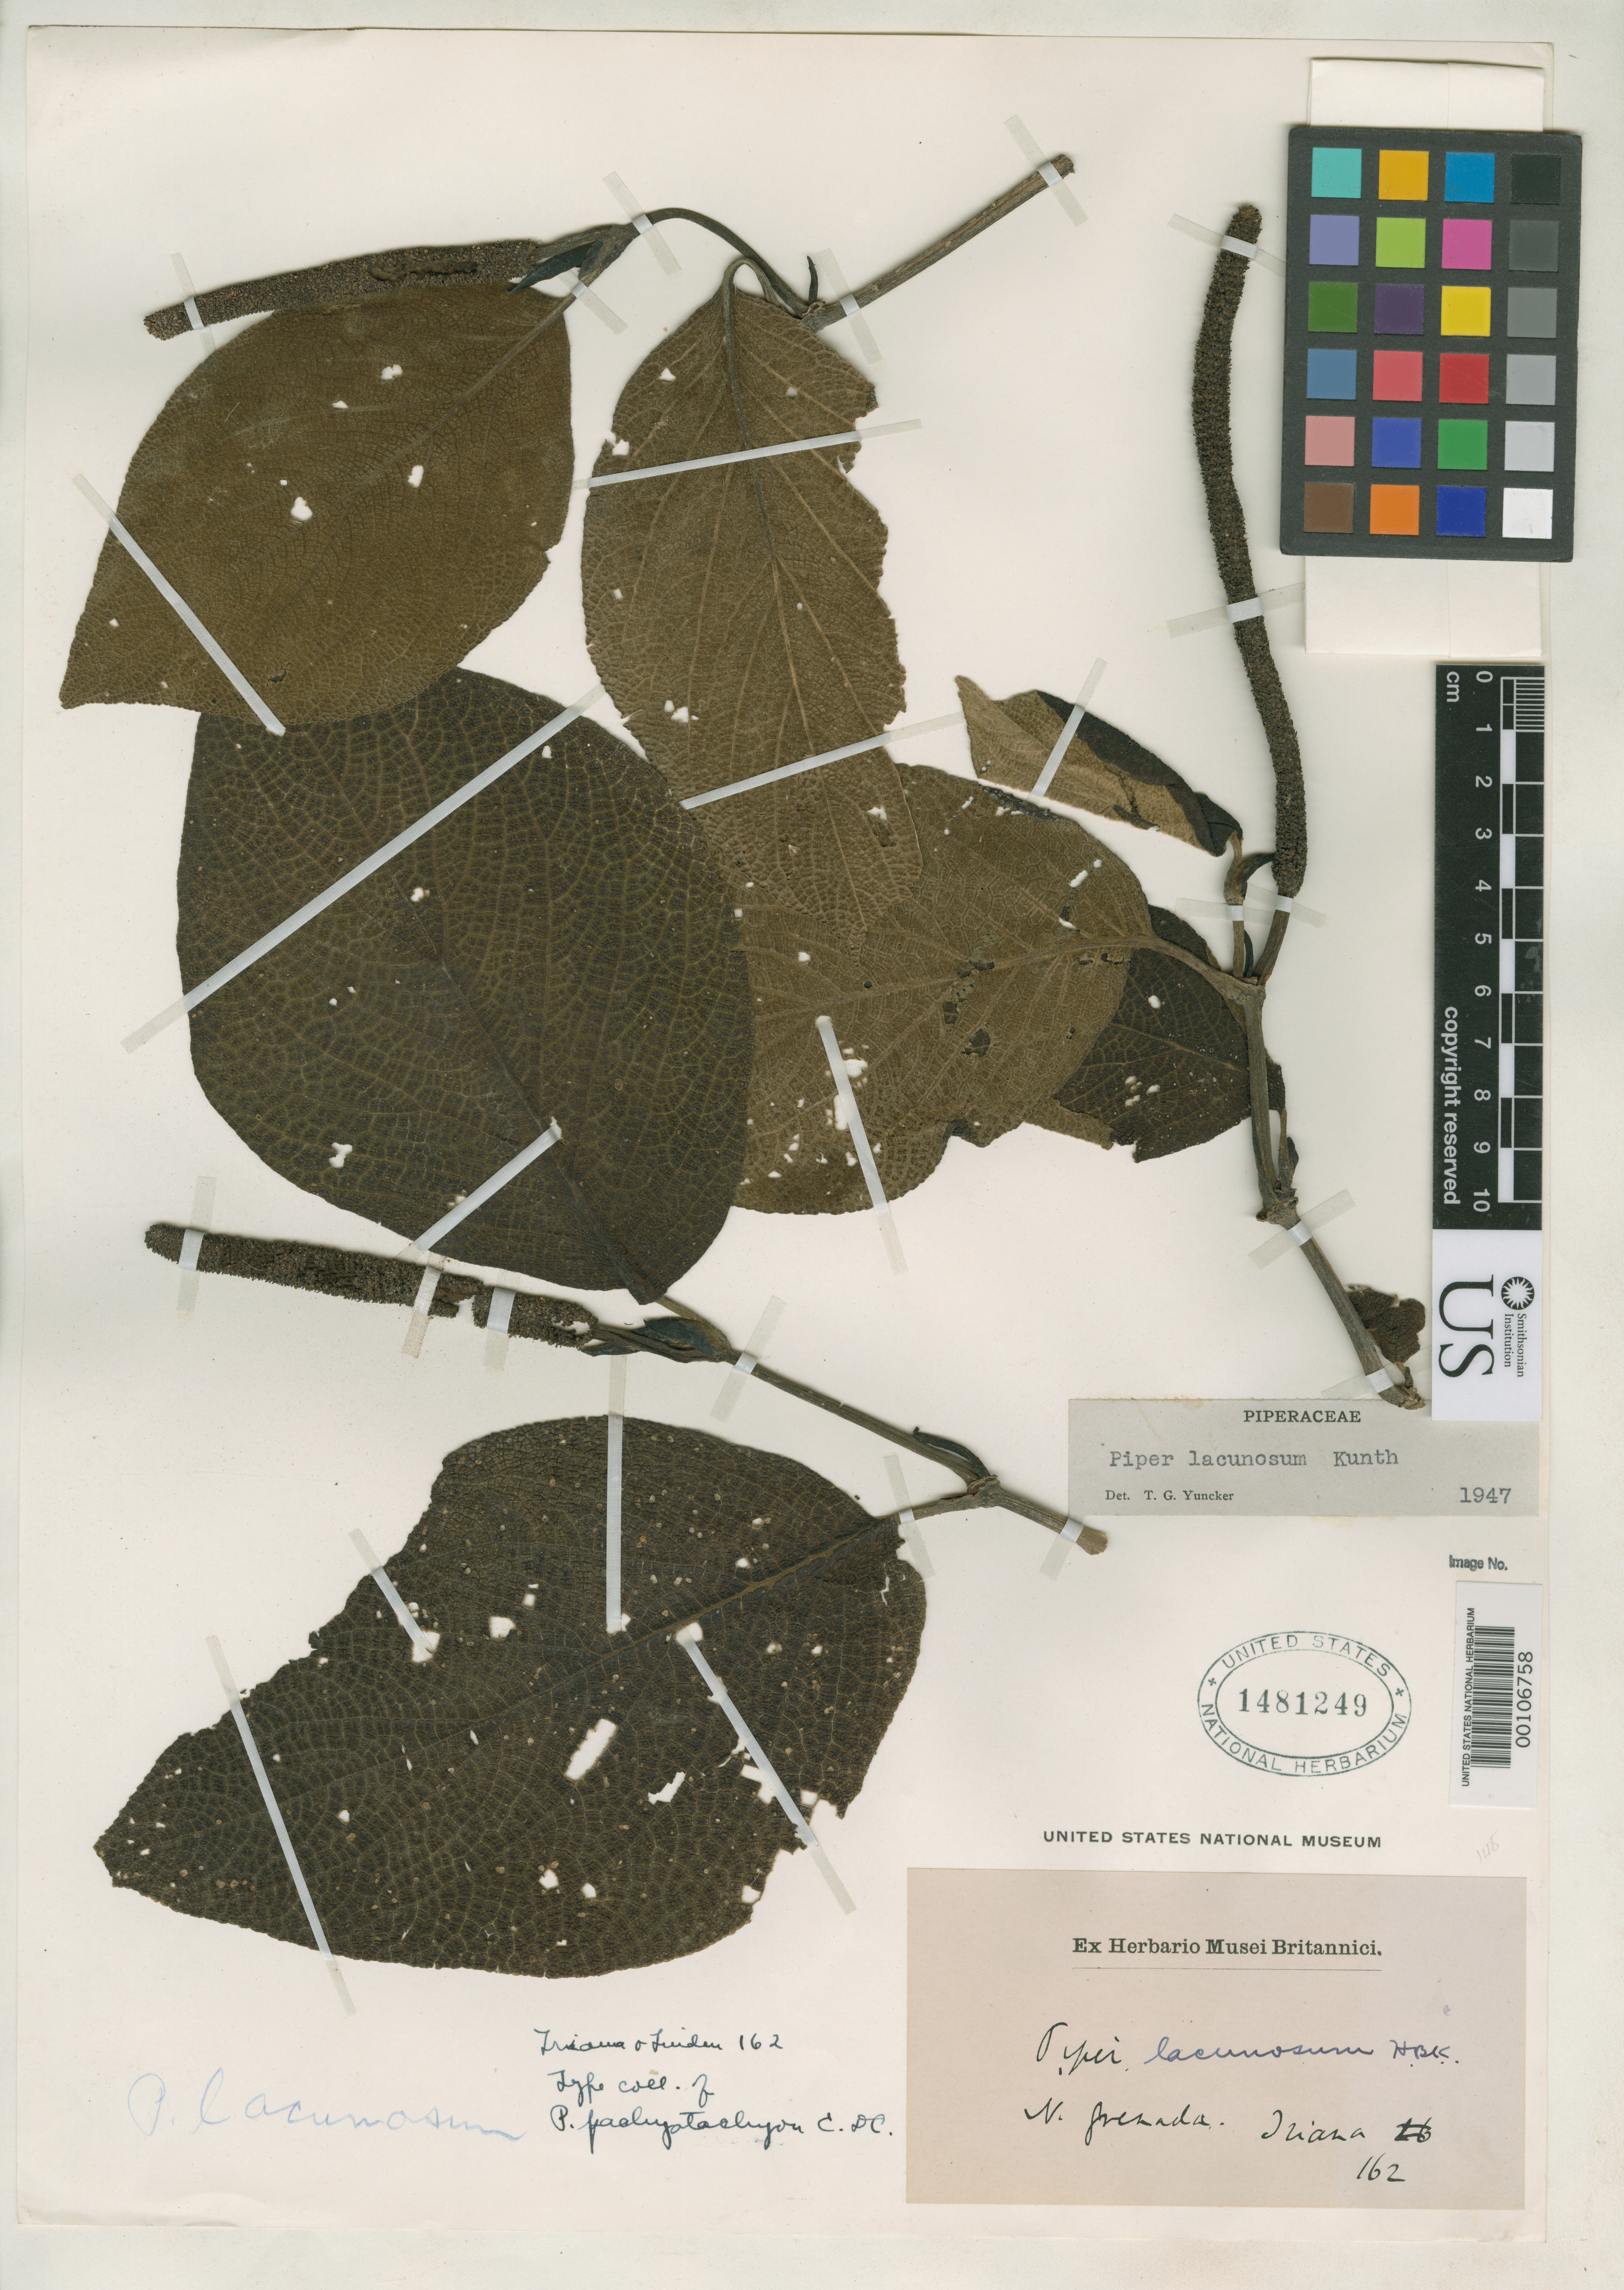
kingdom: Plantae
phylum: Tracheophyta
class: Magnoliopsida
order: Piperales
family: Piperaceae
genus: Piper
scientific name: Piper pachystachyon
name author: C. DC.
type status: Isosyntype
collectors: J. J. Triana & J. Linden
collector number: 162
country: Colombia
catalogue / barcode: US 1481249